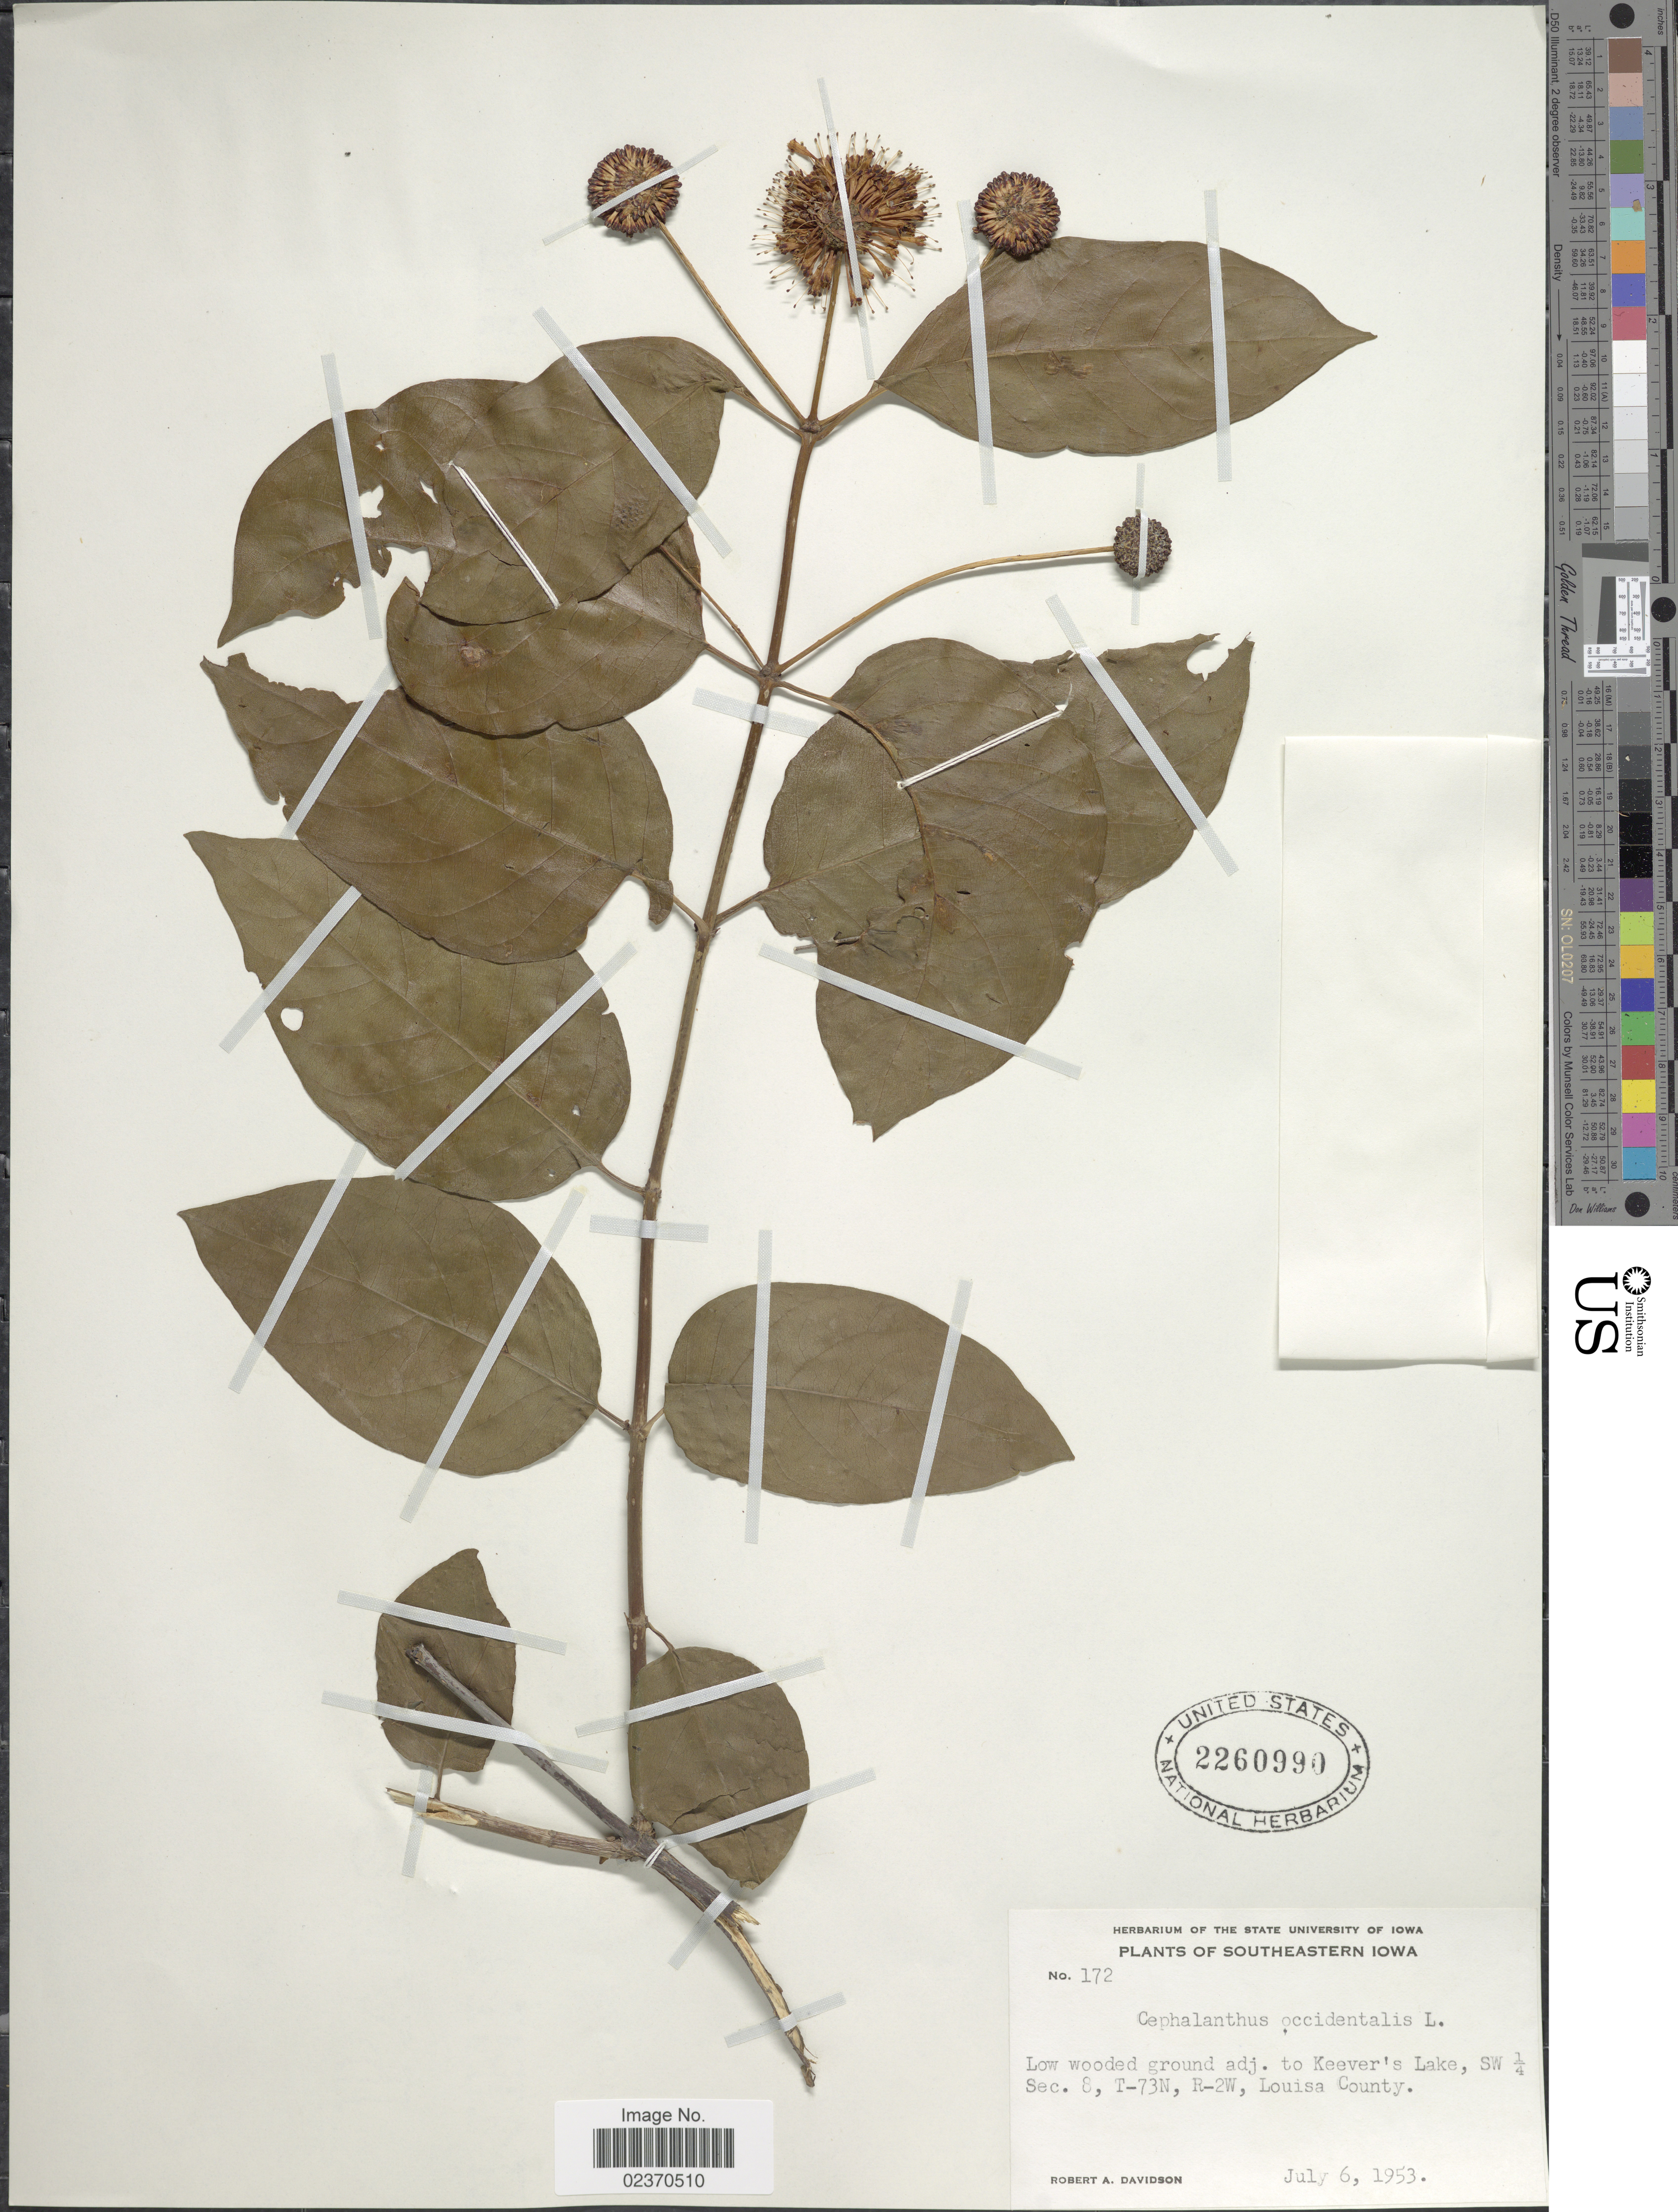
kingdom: Plantae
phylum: Tracheophyta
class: Magnoliopsida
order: Gentianales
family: Rubiaceae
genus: Cephalanthus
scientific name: Cephalanthus occidentalis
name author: L.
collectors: R. A. Davidson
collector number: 172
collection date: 1953-07-06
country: United States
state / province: Iowa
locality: Southeastern Iowa. Low wooded ground adj. to Keever's Lake, SW ¼ Sec. 8, T- 73N, R-2W, Louisa County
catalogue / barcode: US 2260990